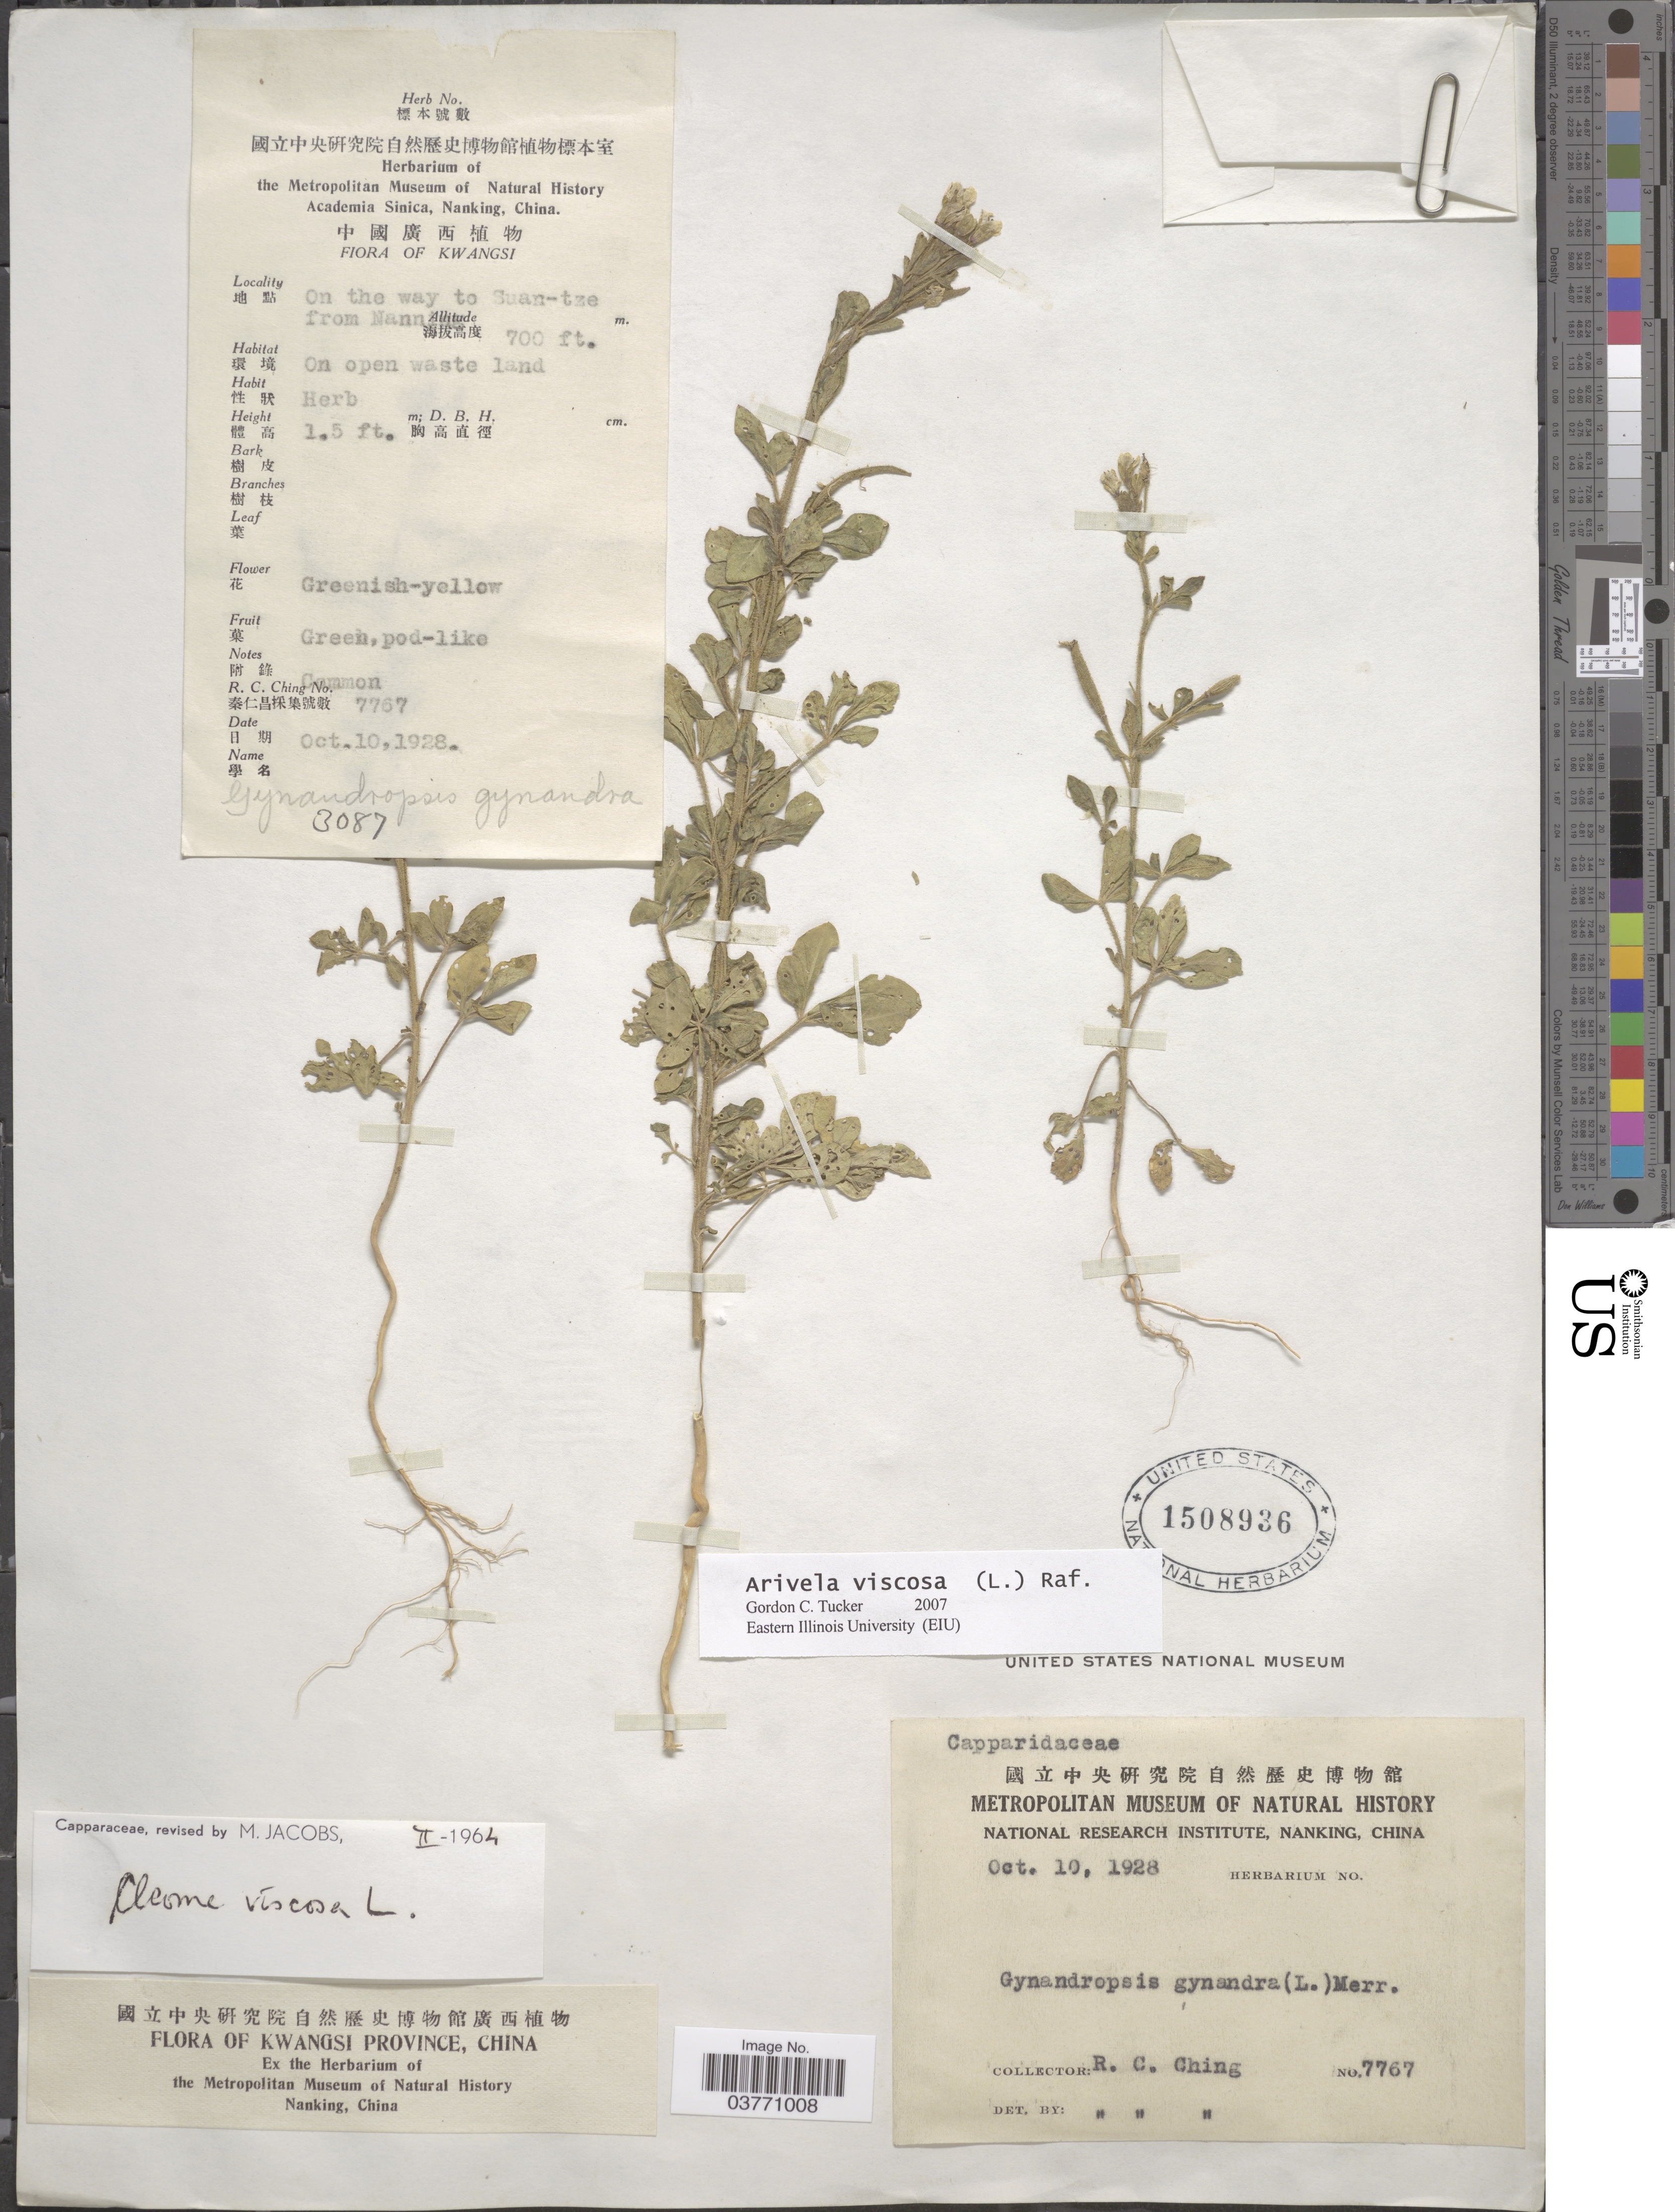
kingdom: Plantae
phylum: Tracheophyta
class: Magnoliopsida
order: Brassicales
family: Cleomaceae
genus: Arivela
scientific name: Arivela viscosa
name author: (L.) Raf.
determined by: Tucker, G. C.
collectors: R. C. Ching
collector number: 7767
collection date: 1928-10-10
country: China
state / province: Guangxi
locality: Kwangsi Province. On the way to Suan-tze- from Nann [illegible text].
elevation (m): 213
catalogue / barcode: US 1508936